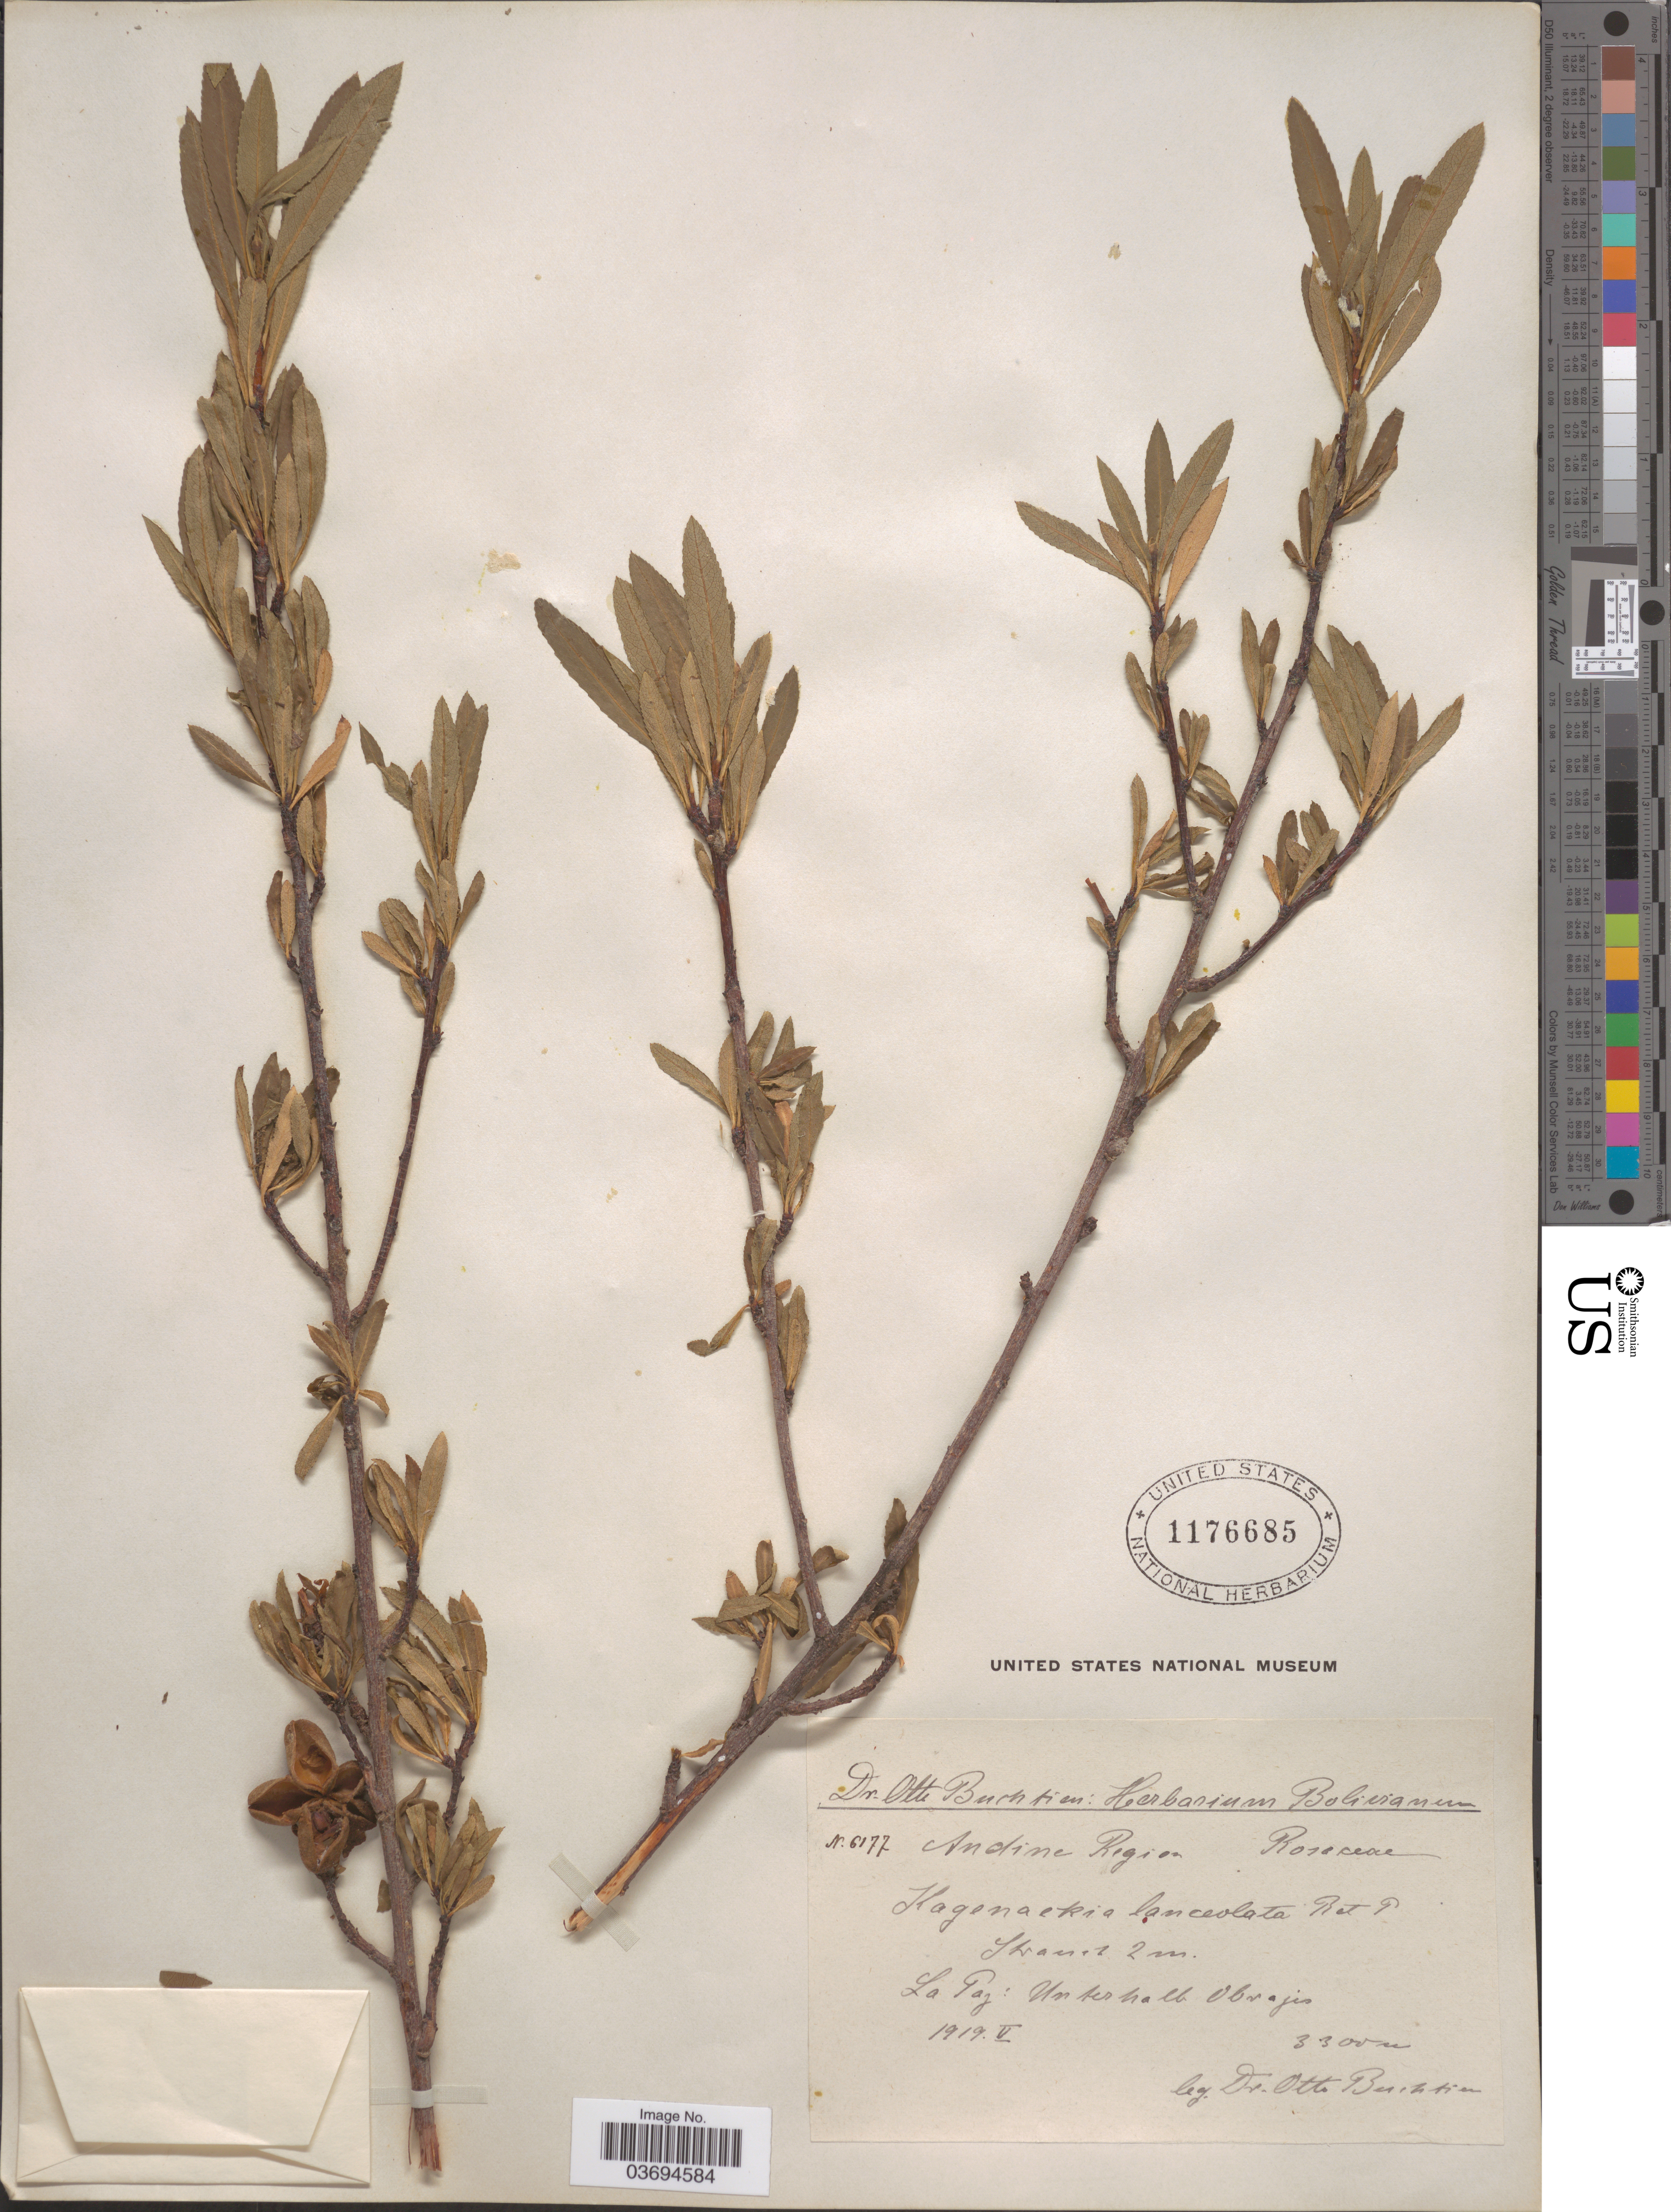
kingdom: Plantae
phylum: Tracheophyta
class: Magnoliopsida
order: Rosales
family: Rosaceae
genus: Kageneckia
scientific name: Kageneckia lanceolata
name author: Ruiz & Pav.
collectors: O. Buchtien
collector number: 6177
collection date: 1919-05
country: Bolivia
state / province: La Paz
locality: Andine Region. Unter halb Obrajes.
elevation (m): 3300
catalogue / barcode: US 1176685